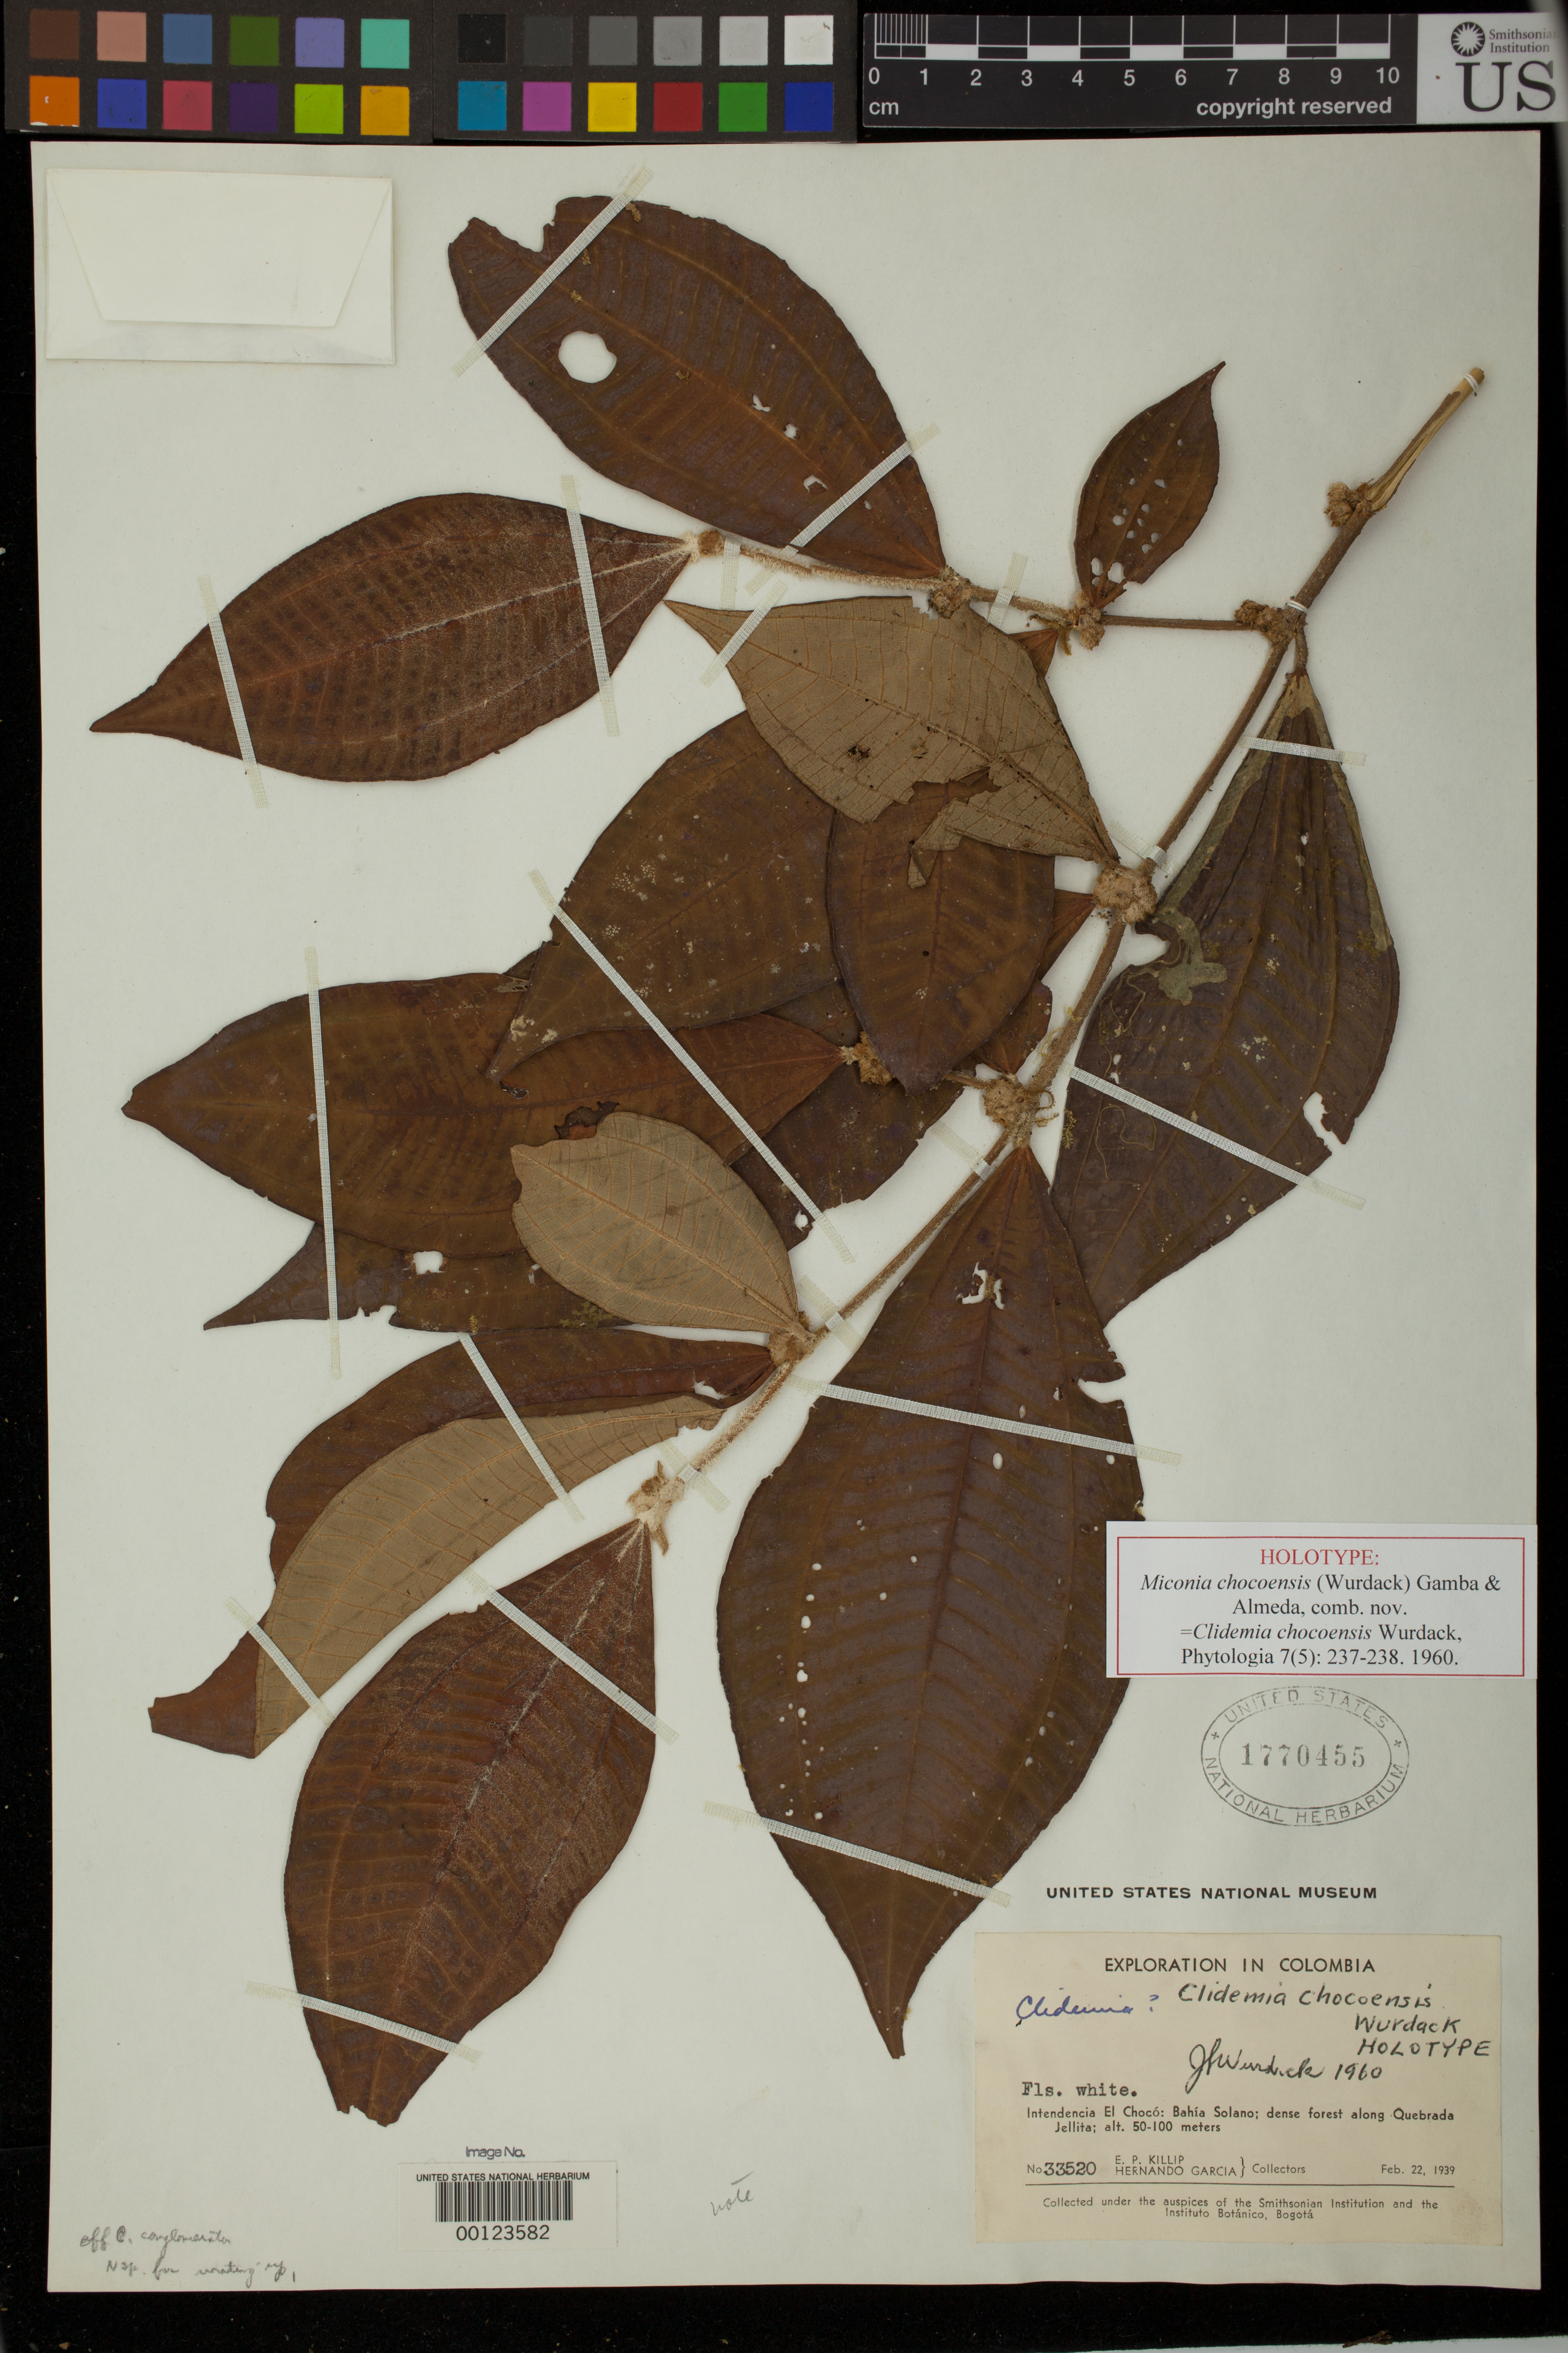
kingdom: Plantae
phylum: Tracheophyta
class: Magnoliopsida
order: Myrtales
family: Melastomataceae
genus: Clidemia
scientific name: Clidemia chocoensis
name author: Wurdack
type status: Holotype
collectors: E. P. Killip & H. García Barriga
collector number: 33520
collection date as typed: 22 Feb 1939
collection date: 1939-02-22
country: Colombia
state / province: Chocó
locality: Bahia Solano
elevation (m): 50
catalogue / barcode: US 1770455